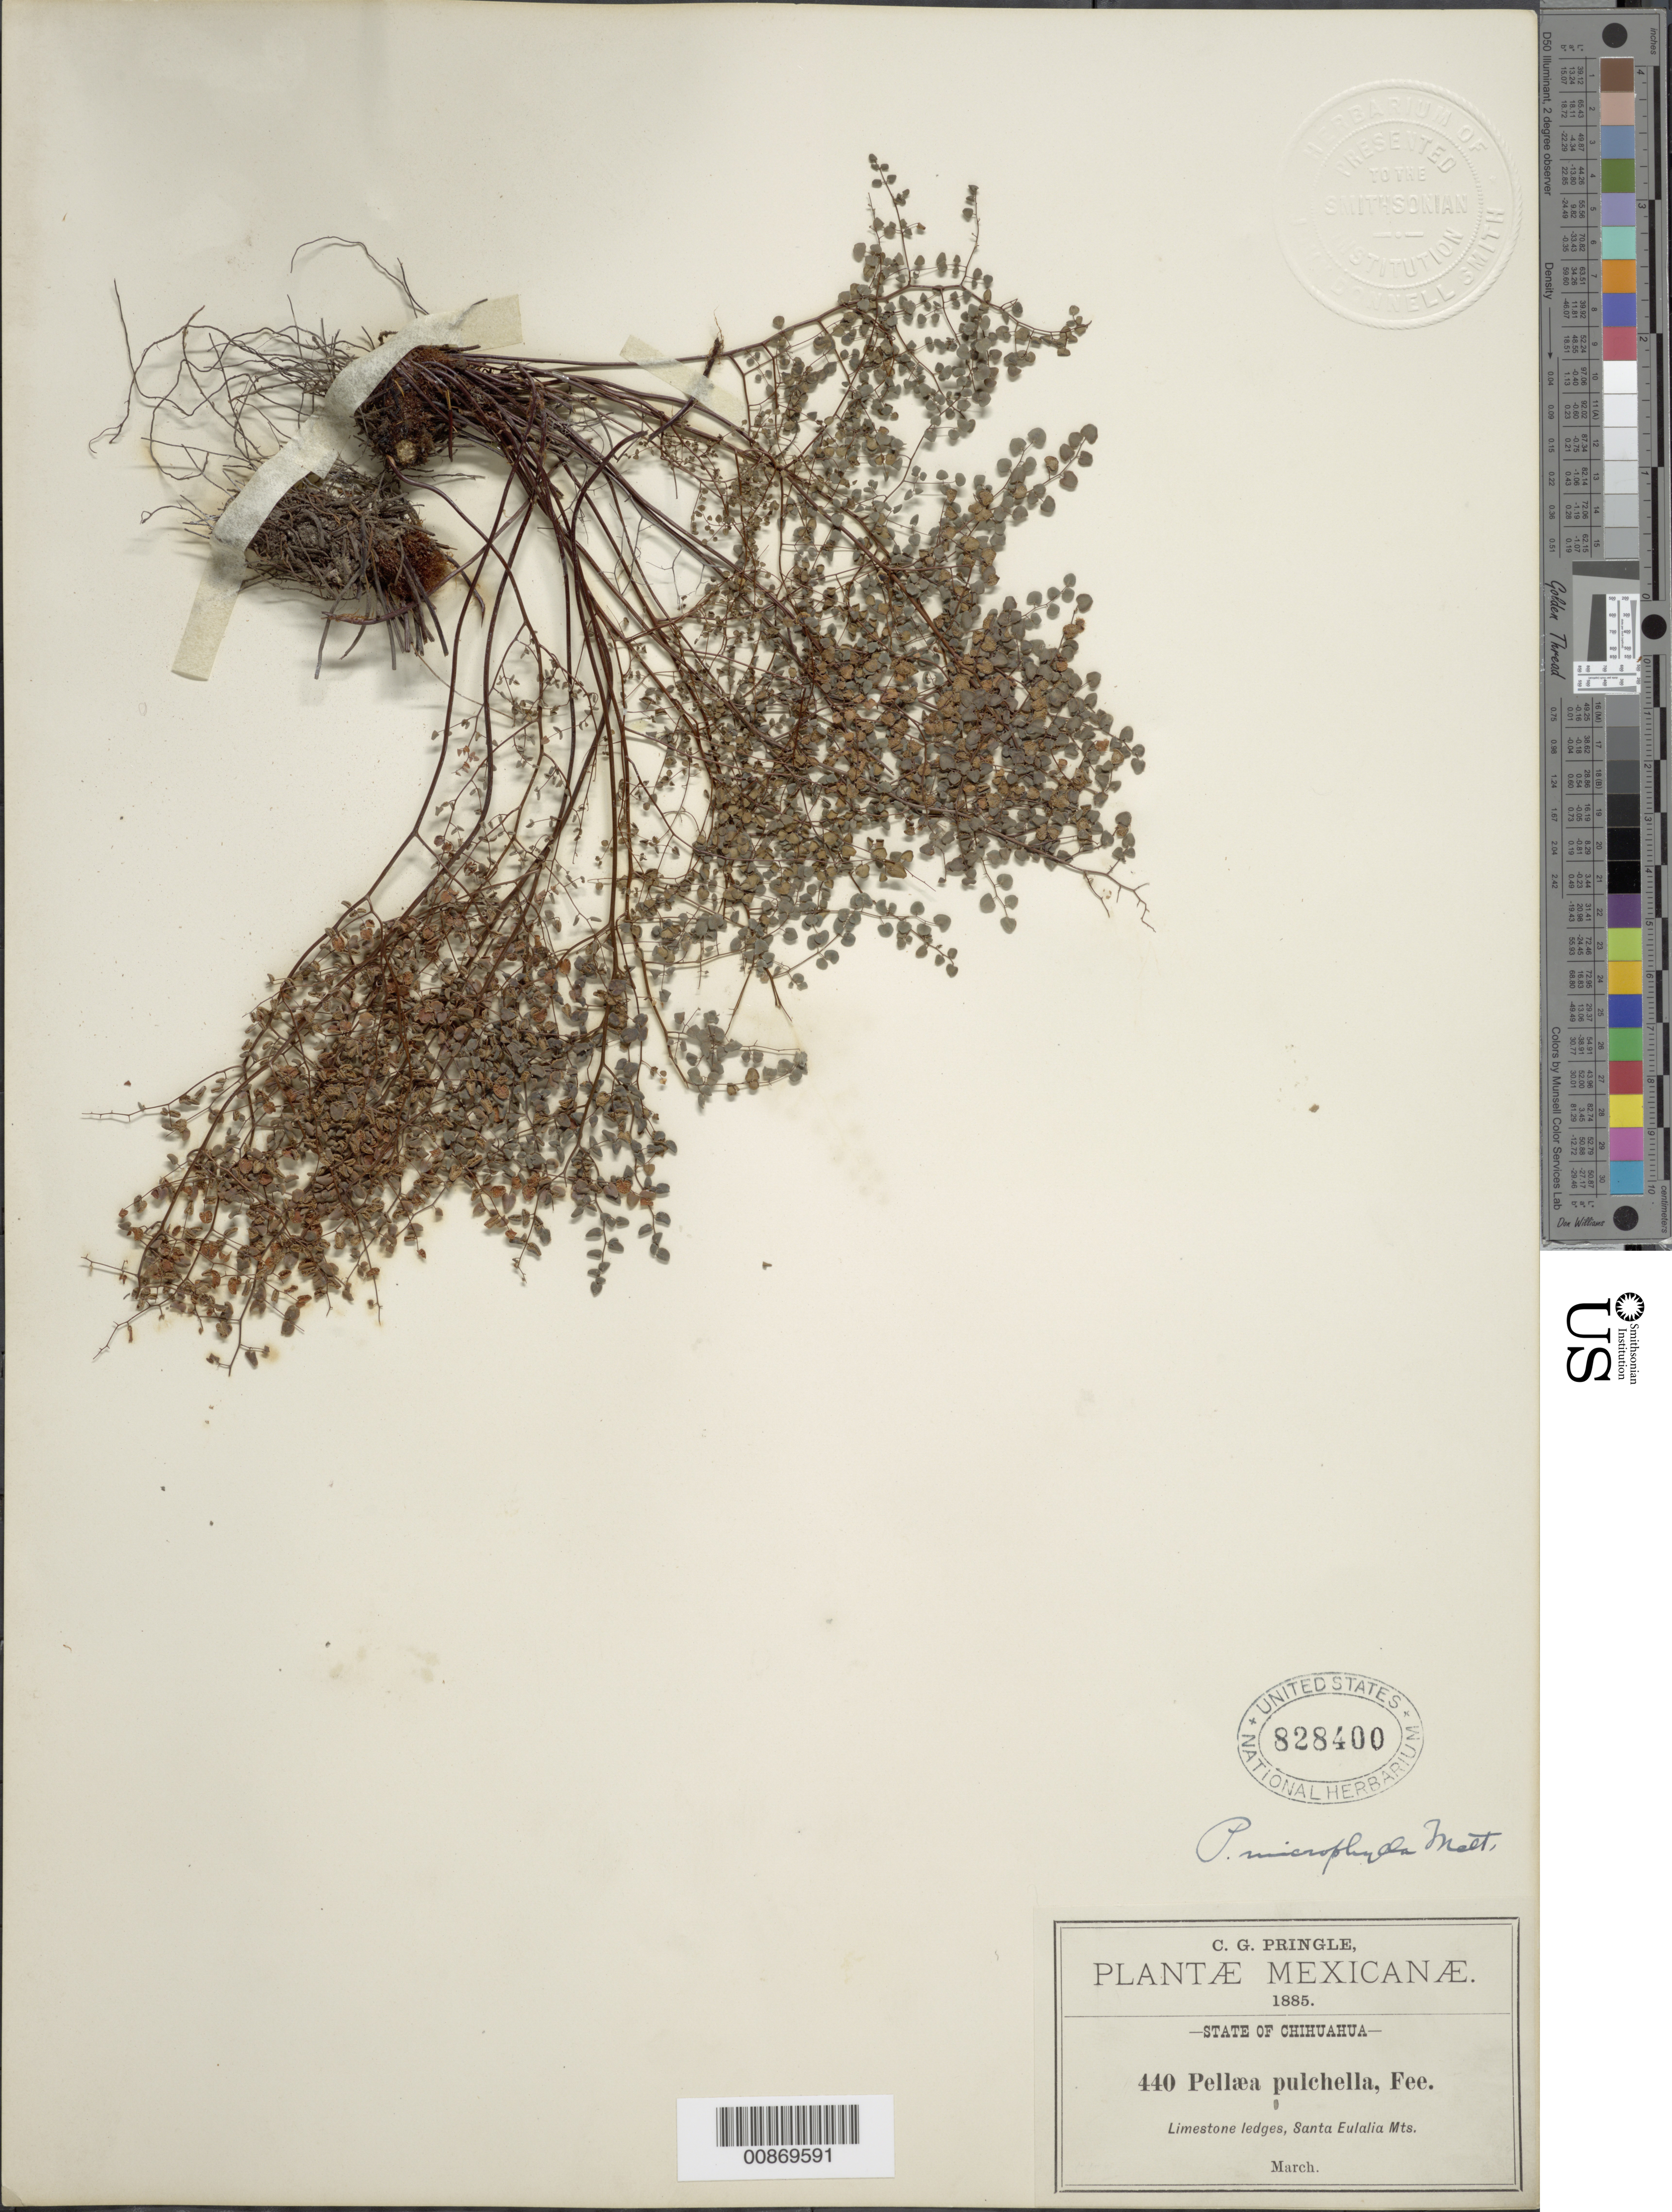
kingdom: Plantae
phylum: Tracheophyta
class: Polypodiopsida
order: Polypodiales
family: Pteridaceae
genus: Argyrochosma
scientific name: Argyrochosma microphylla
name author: (Mett. ex Kuhn) Windham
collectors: C. G. Pringle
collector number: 440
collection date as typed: Mar 1885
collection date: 1885-03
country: Mexico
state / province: Chihuahua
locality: Santa Eulalia Mts., Chihuahua.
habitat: Limestone ledges.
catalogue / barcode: US 828400